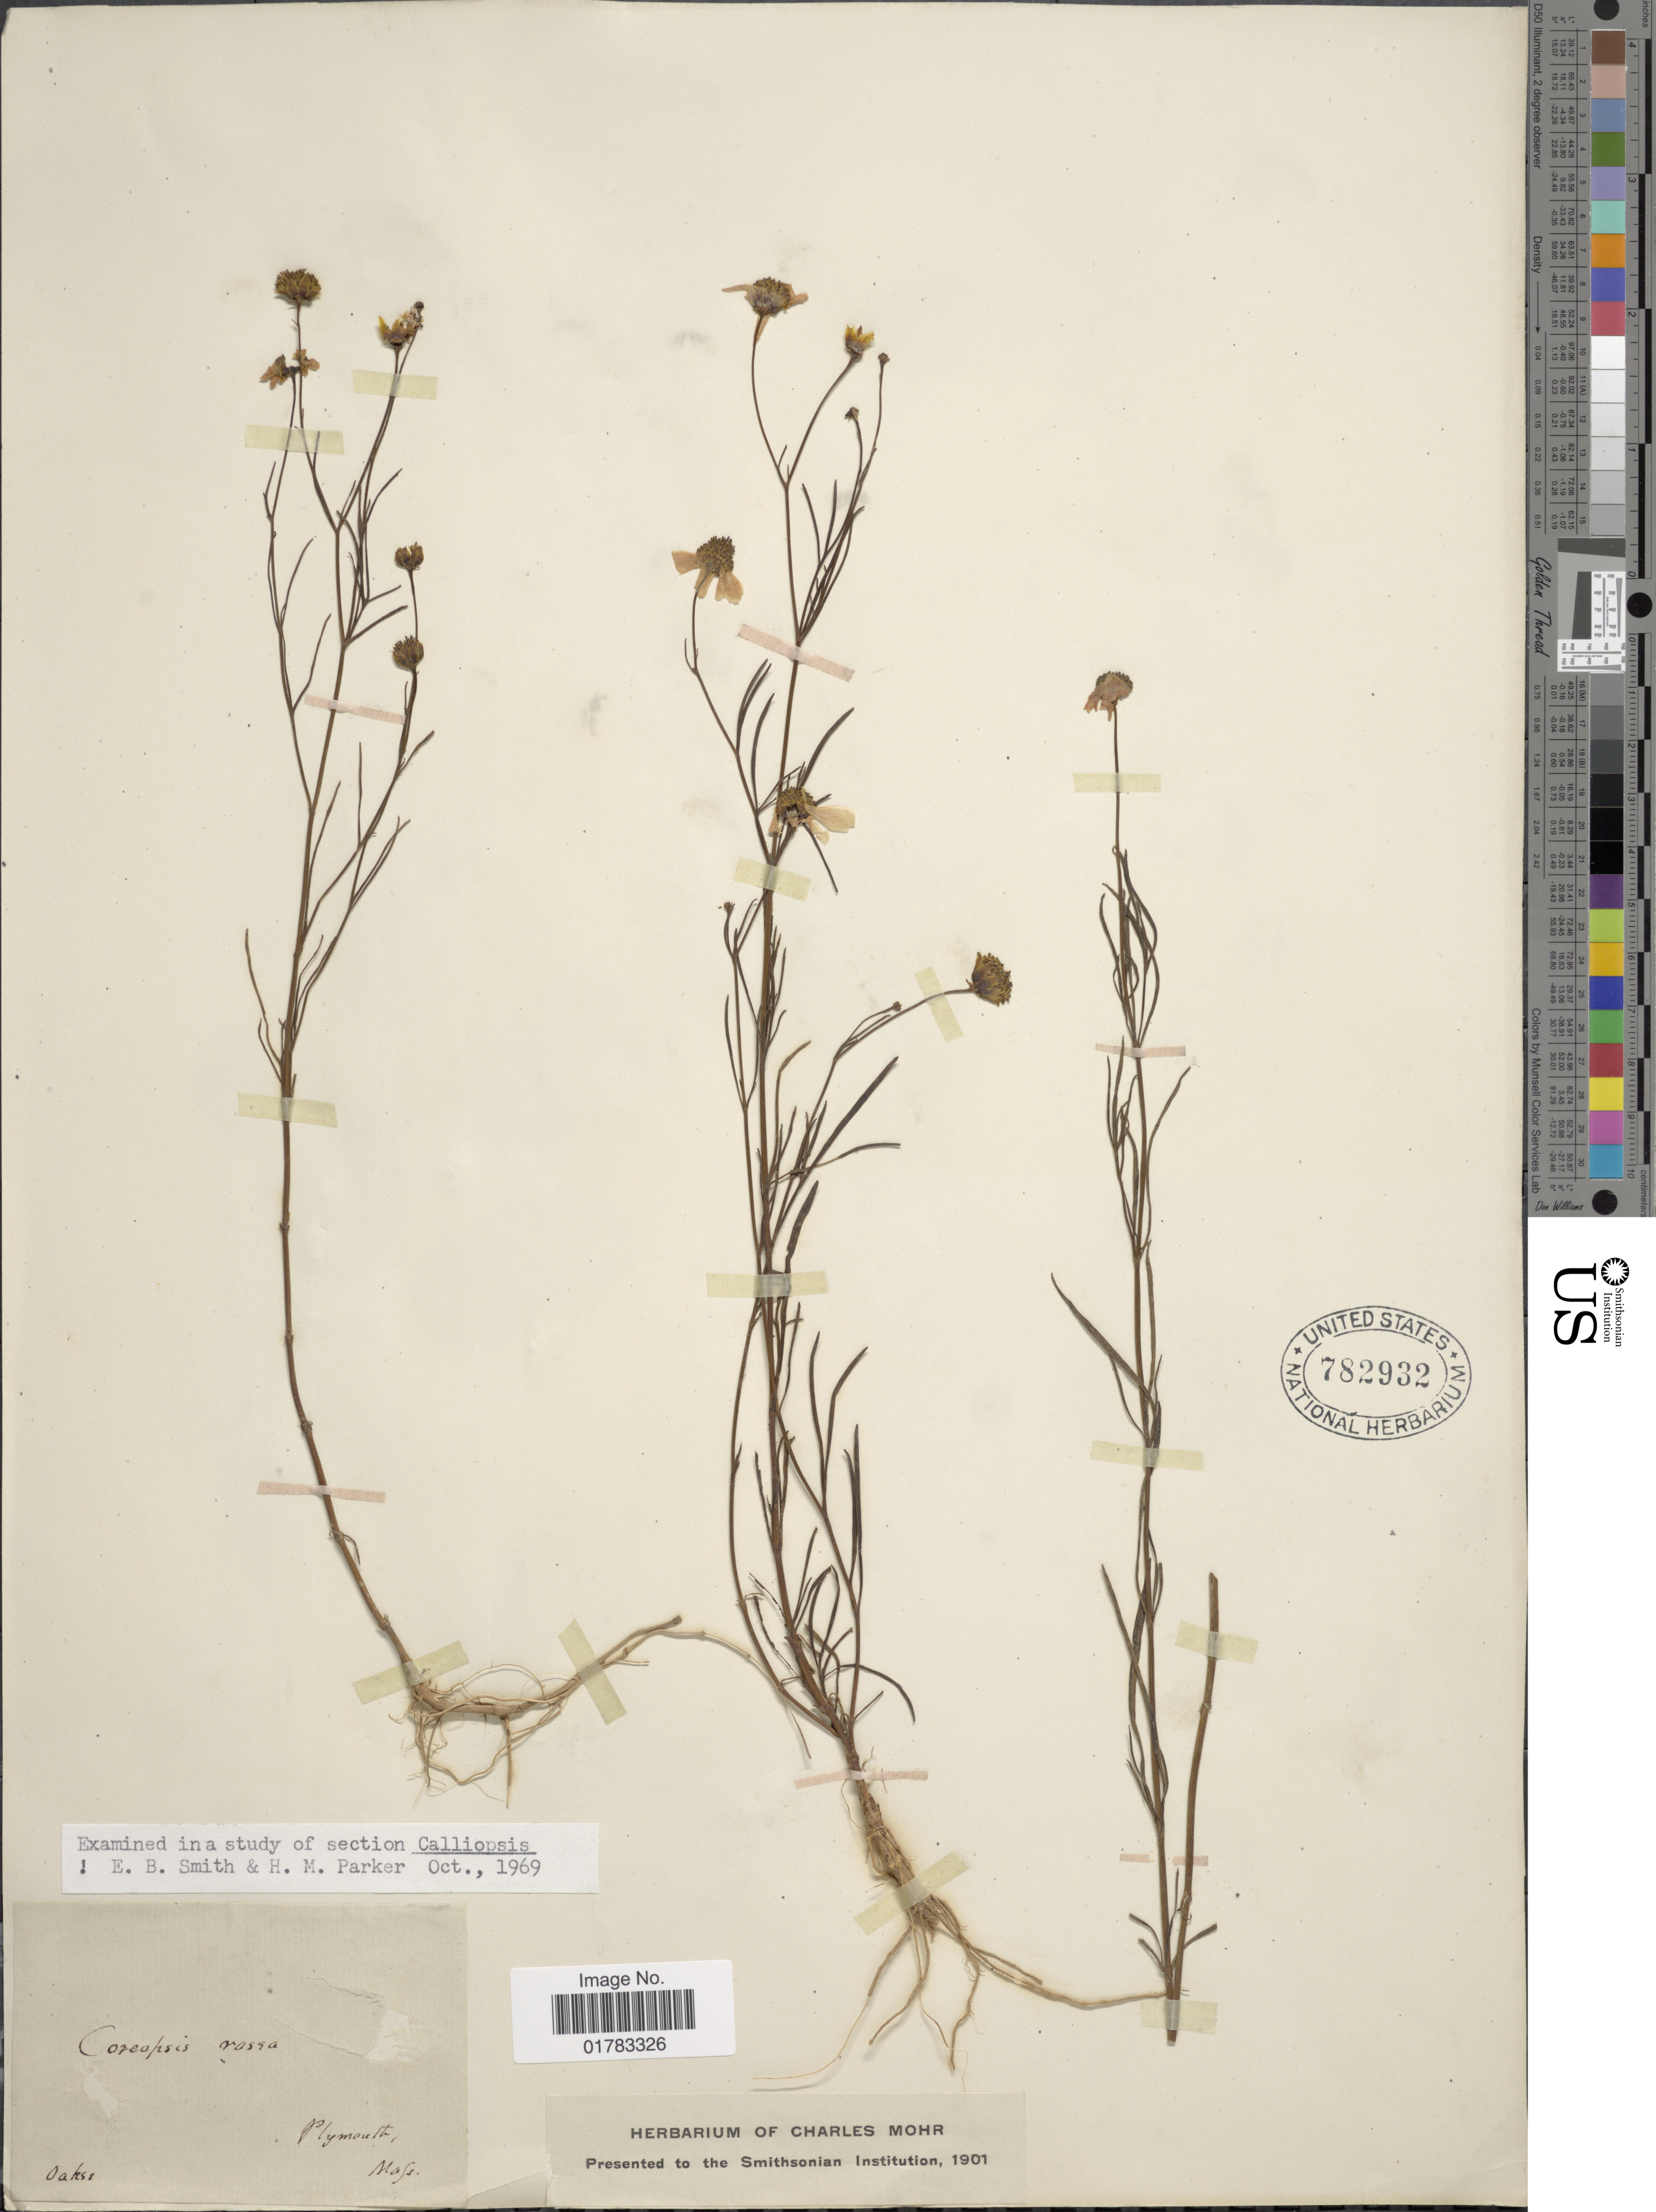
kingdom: Plantae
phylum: Tracheophyta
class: Magnoliopsida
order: Asterales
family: Asteraceae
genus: Coreopsis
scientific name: Coreopsis rosea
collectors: -. Oakes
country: United States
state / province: Massachusetts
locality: Plymouth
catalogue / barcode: US 782932